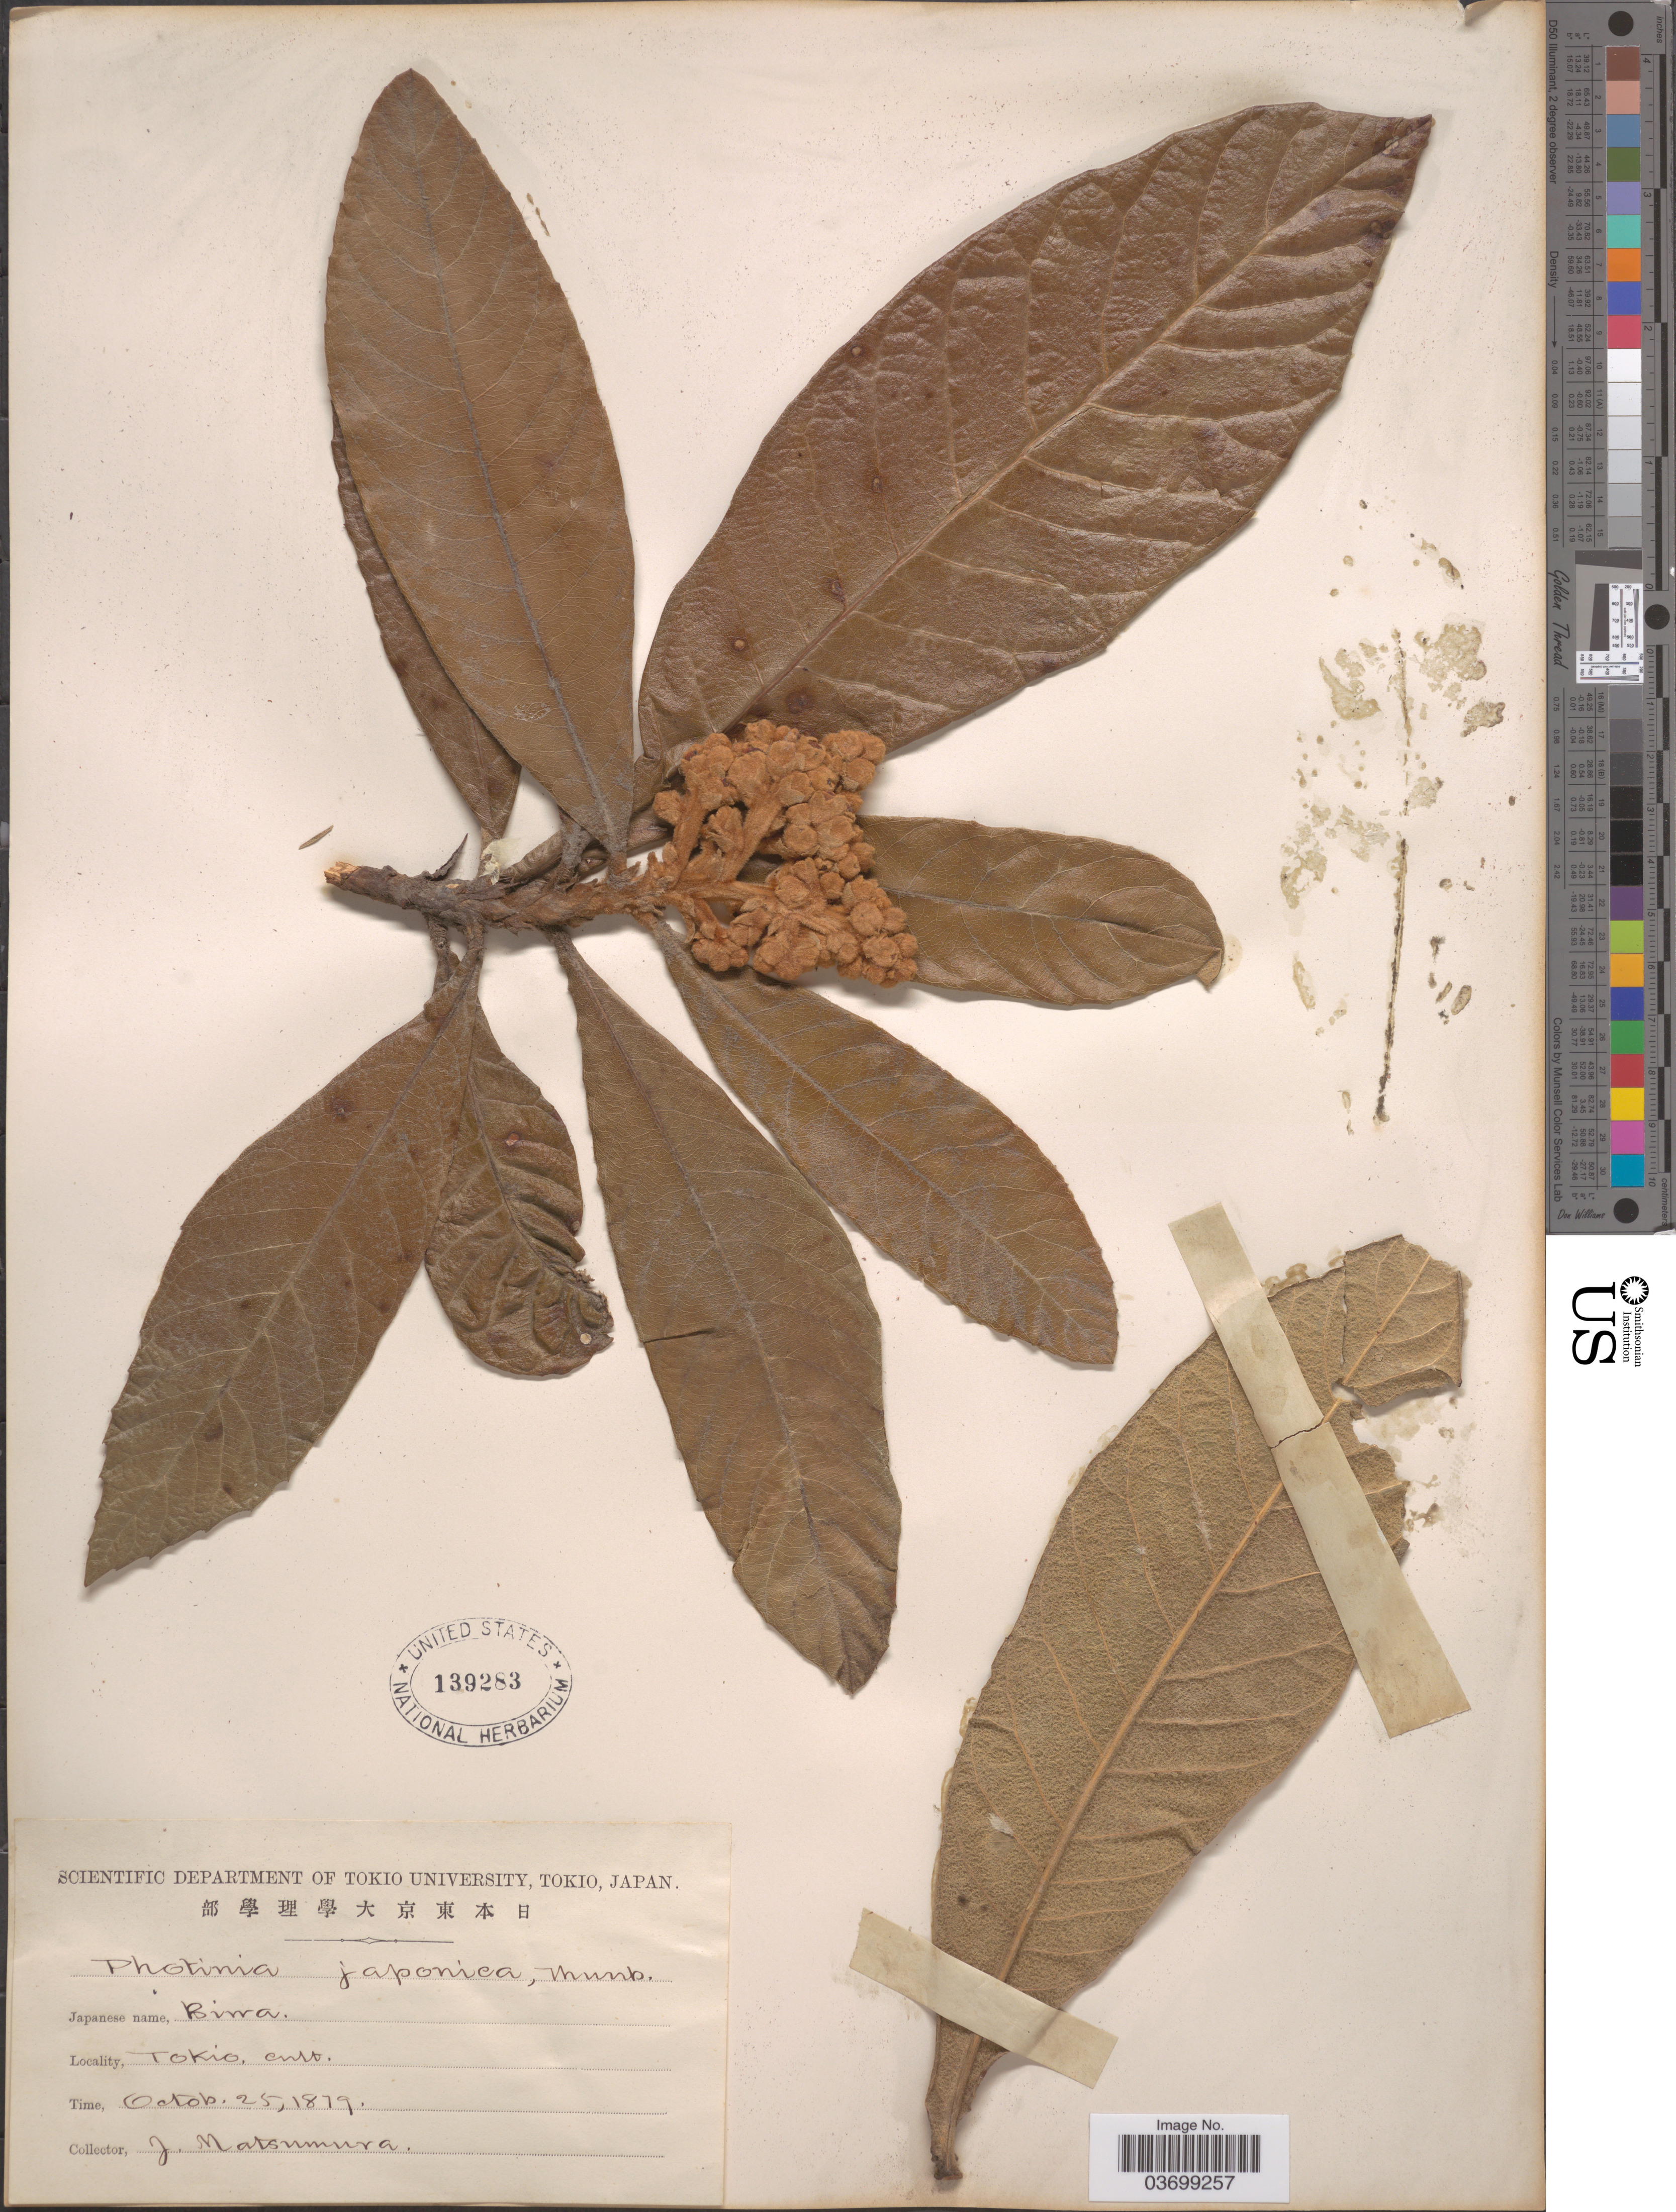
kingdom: Plantae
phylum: Tracheophyta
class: Magnoliopsida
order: Rosales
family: Rosaceae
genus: Rhaphiolepis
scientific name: Rhaphiolepis bibas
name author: (Lour.) Galasso & Banfi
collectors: J. Matsumura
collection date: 1879-10-25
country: Japan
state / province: Tokyo, Federal City of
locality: Tokio.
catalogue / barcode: US 139283